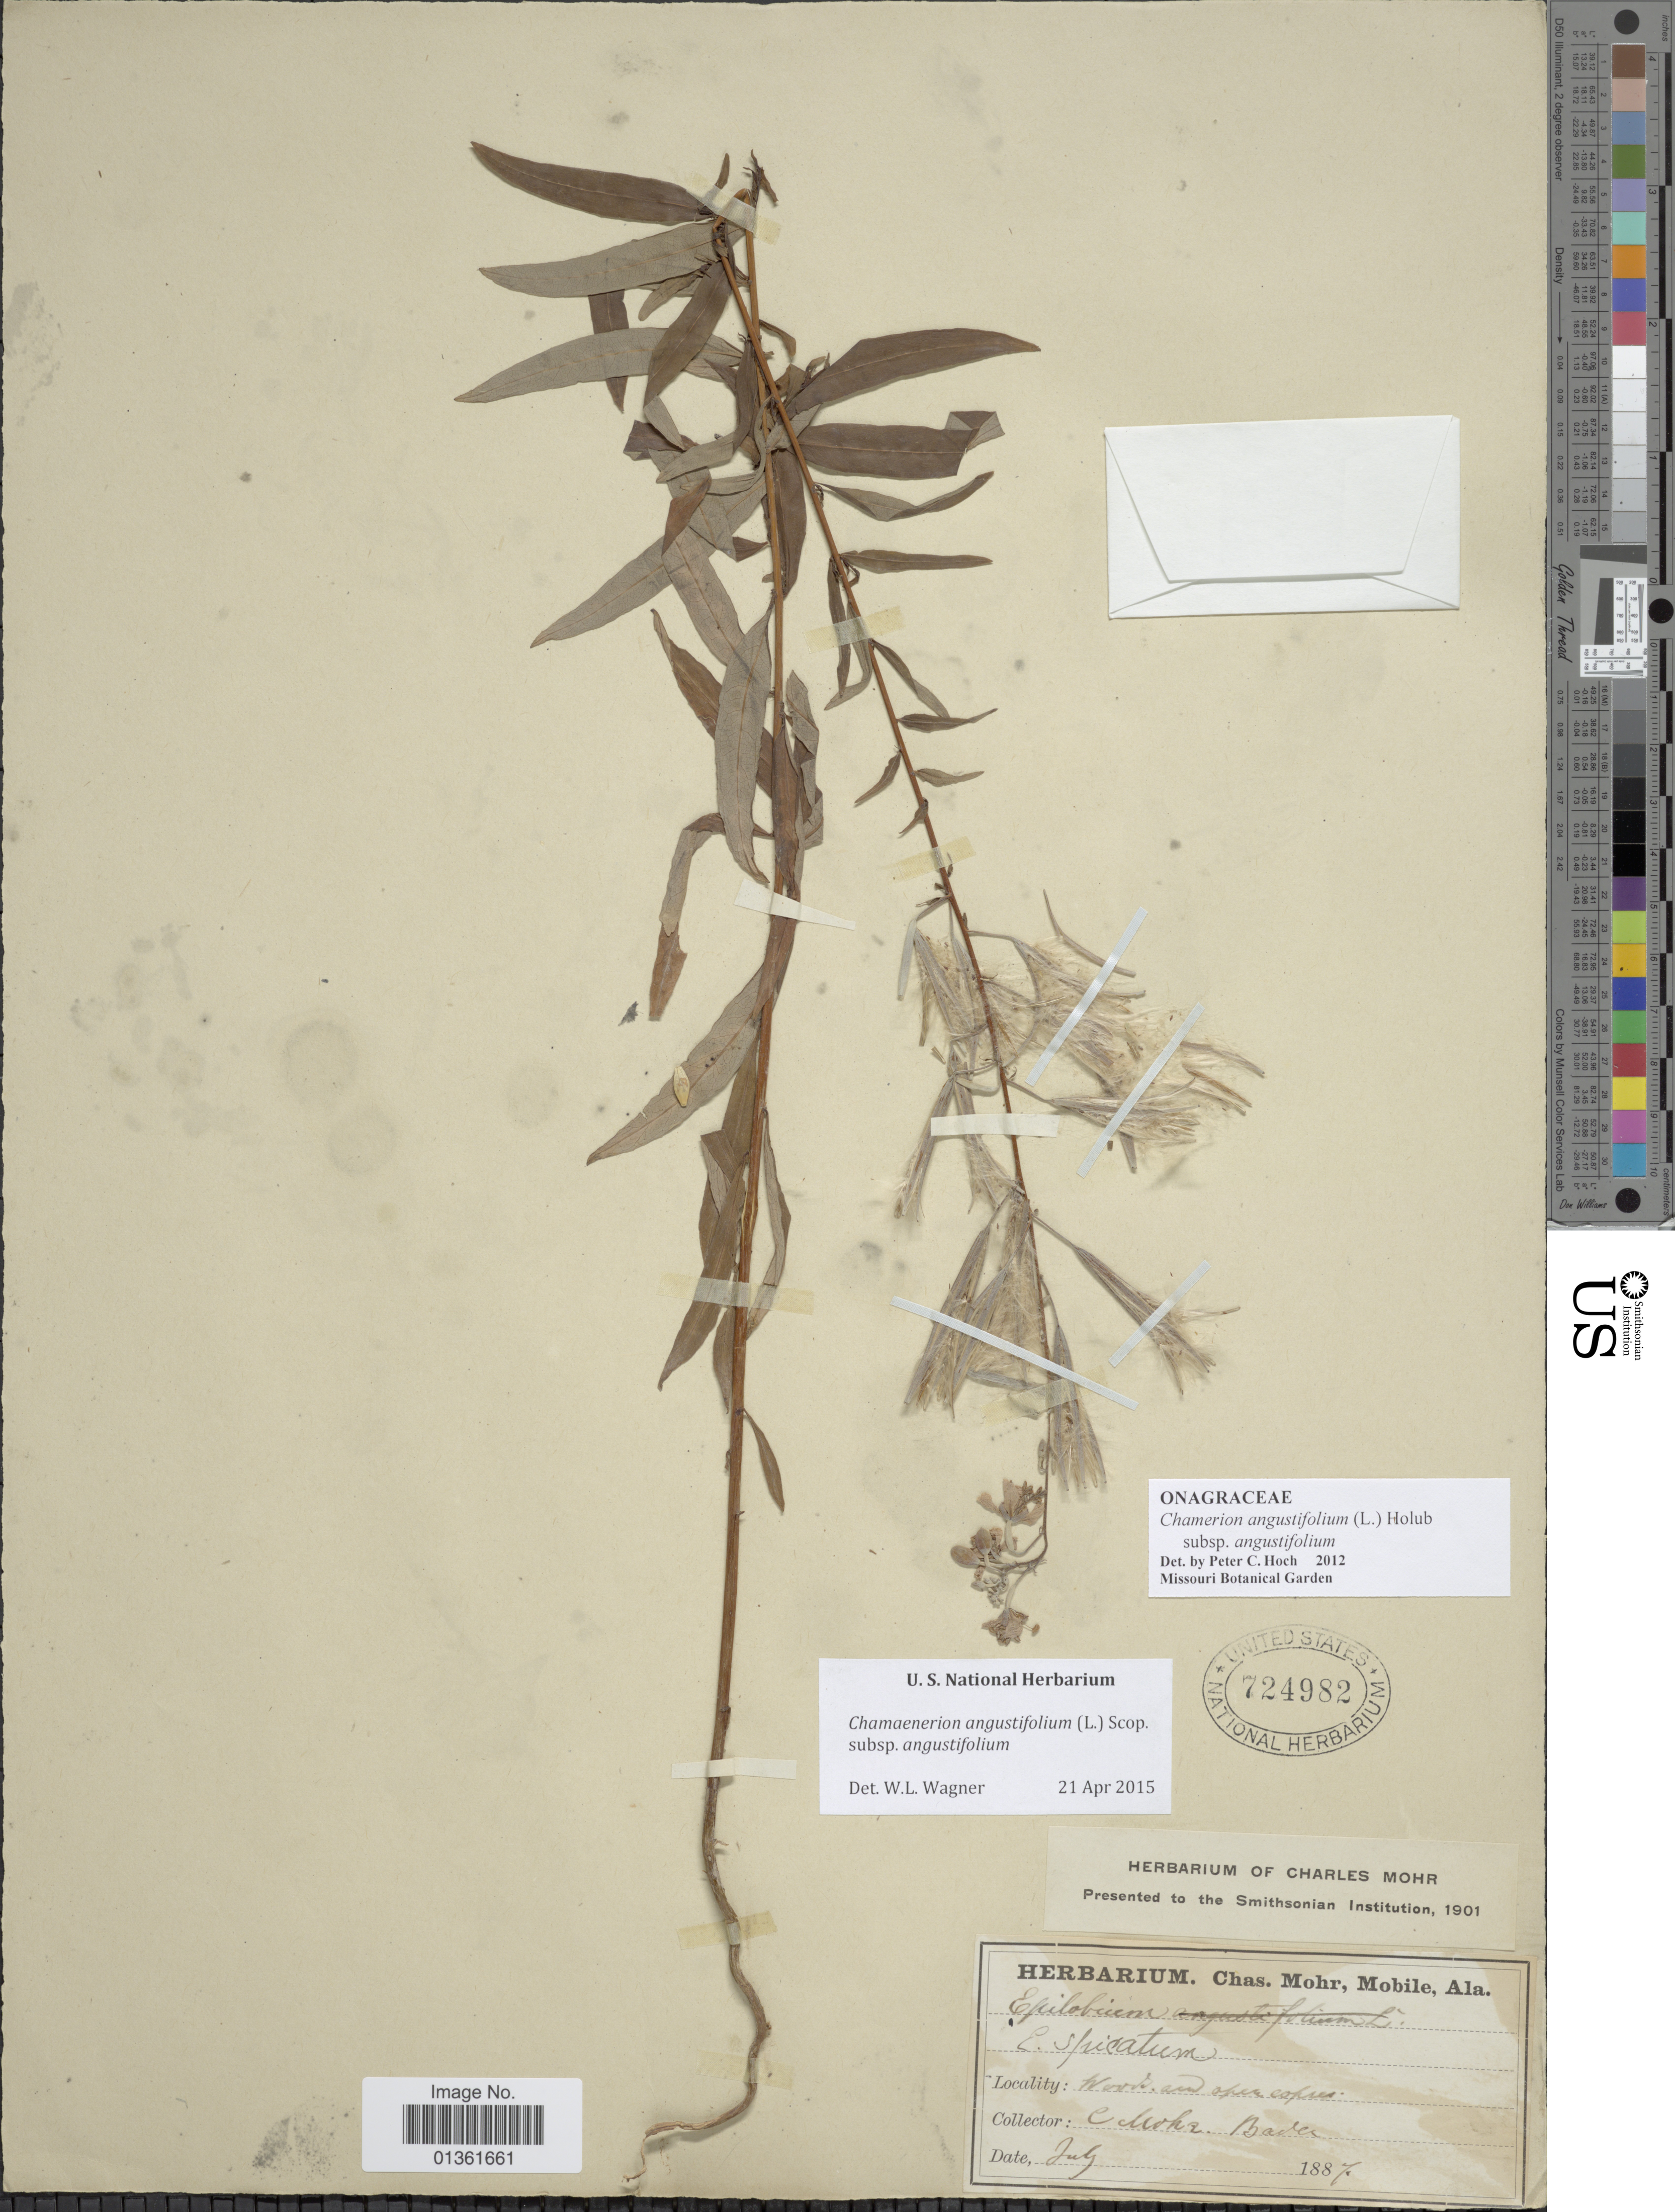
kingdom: Plantae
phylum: Tracheophyta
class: Magnoliopsida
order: Myrtales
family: Onagraceae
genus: Chamaenerion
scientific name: Chamaenerion angustifolium subsp. angustifolium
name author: (L.) Scop.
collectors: C. T. Mohr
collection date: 1887-07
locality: Woods and open copres. [interpreted]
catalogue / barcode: US 724982